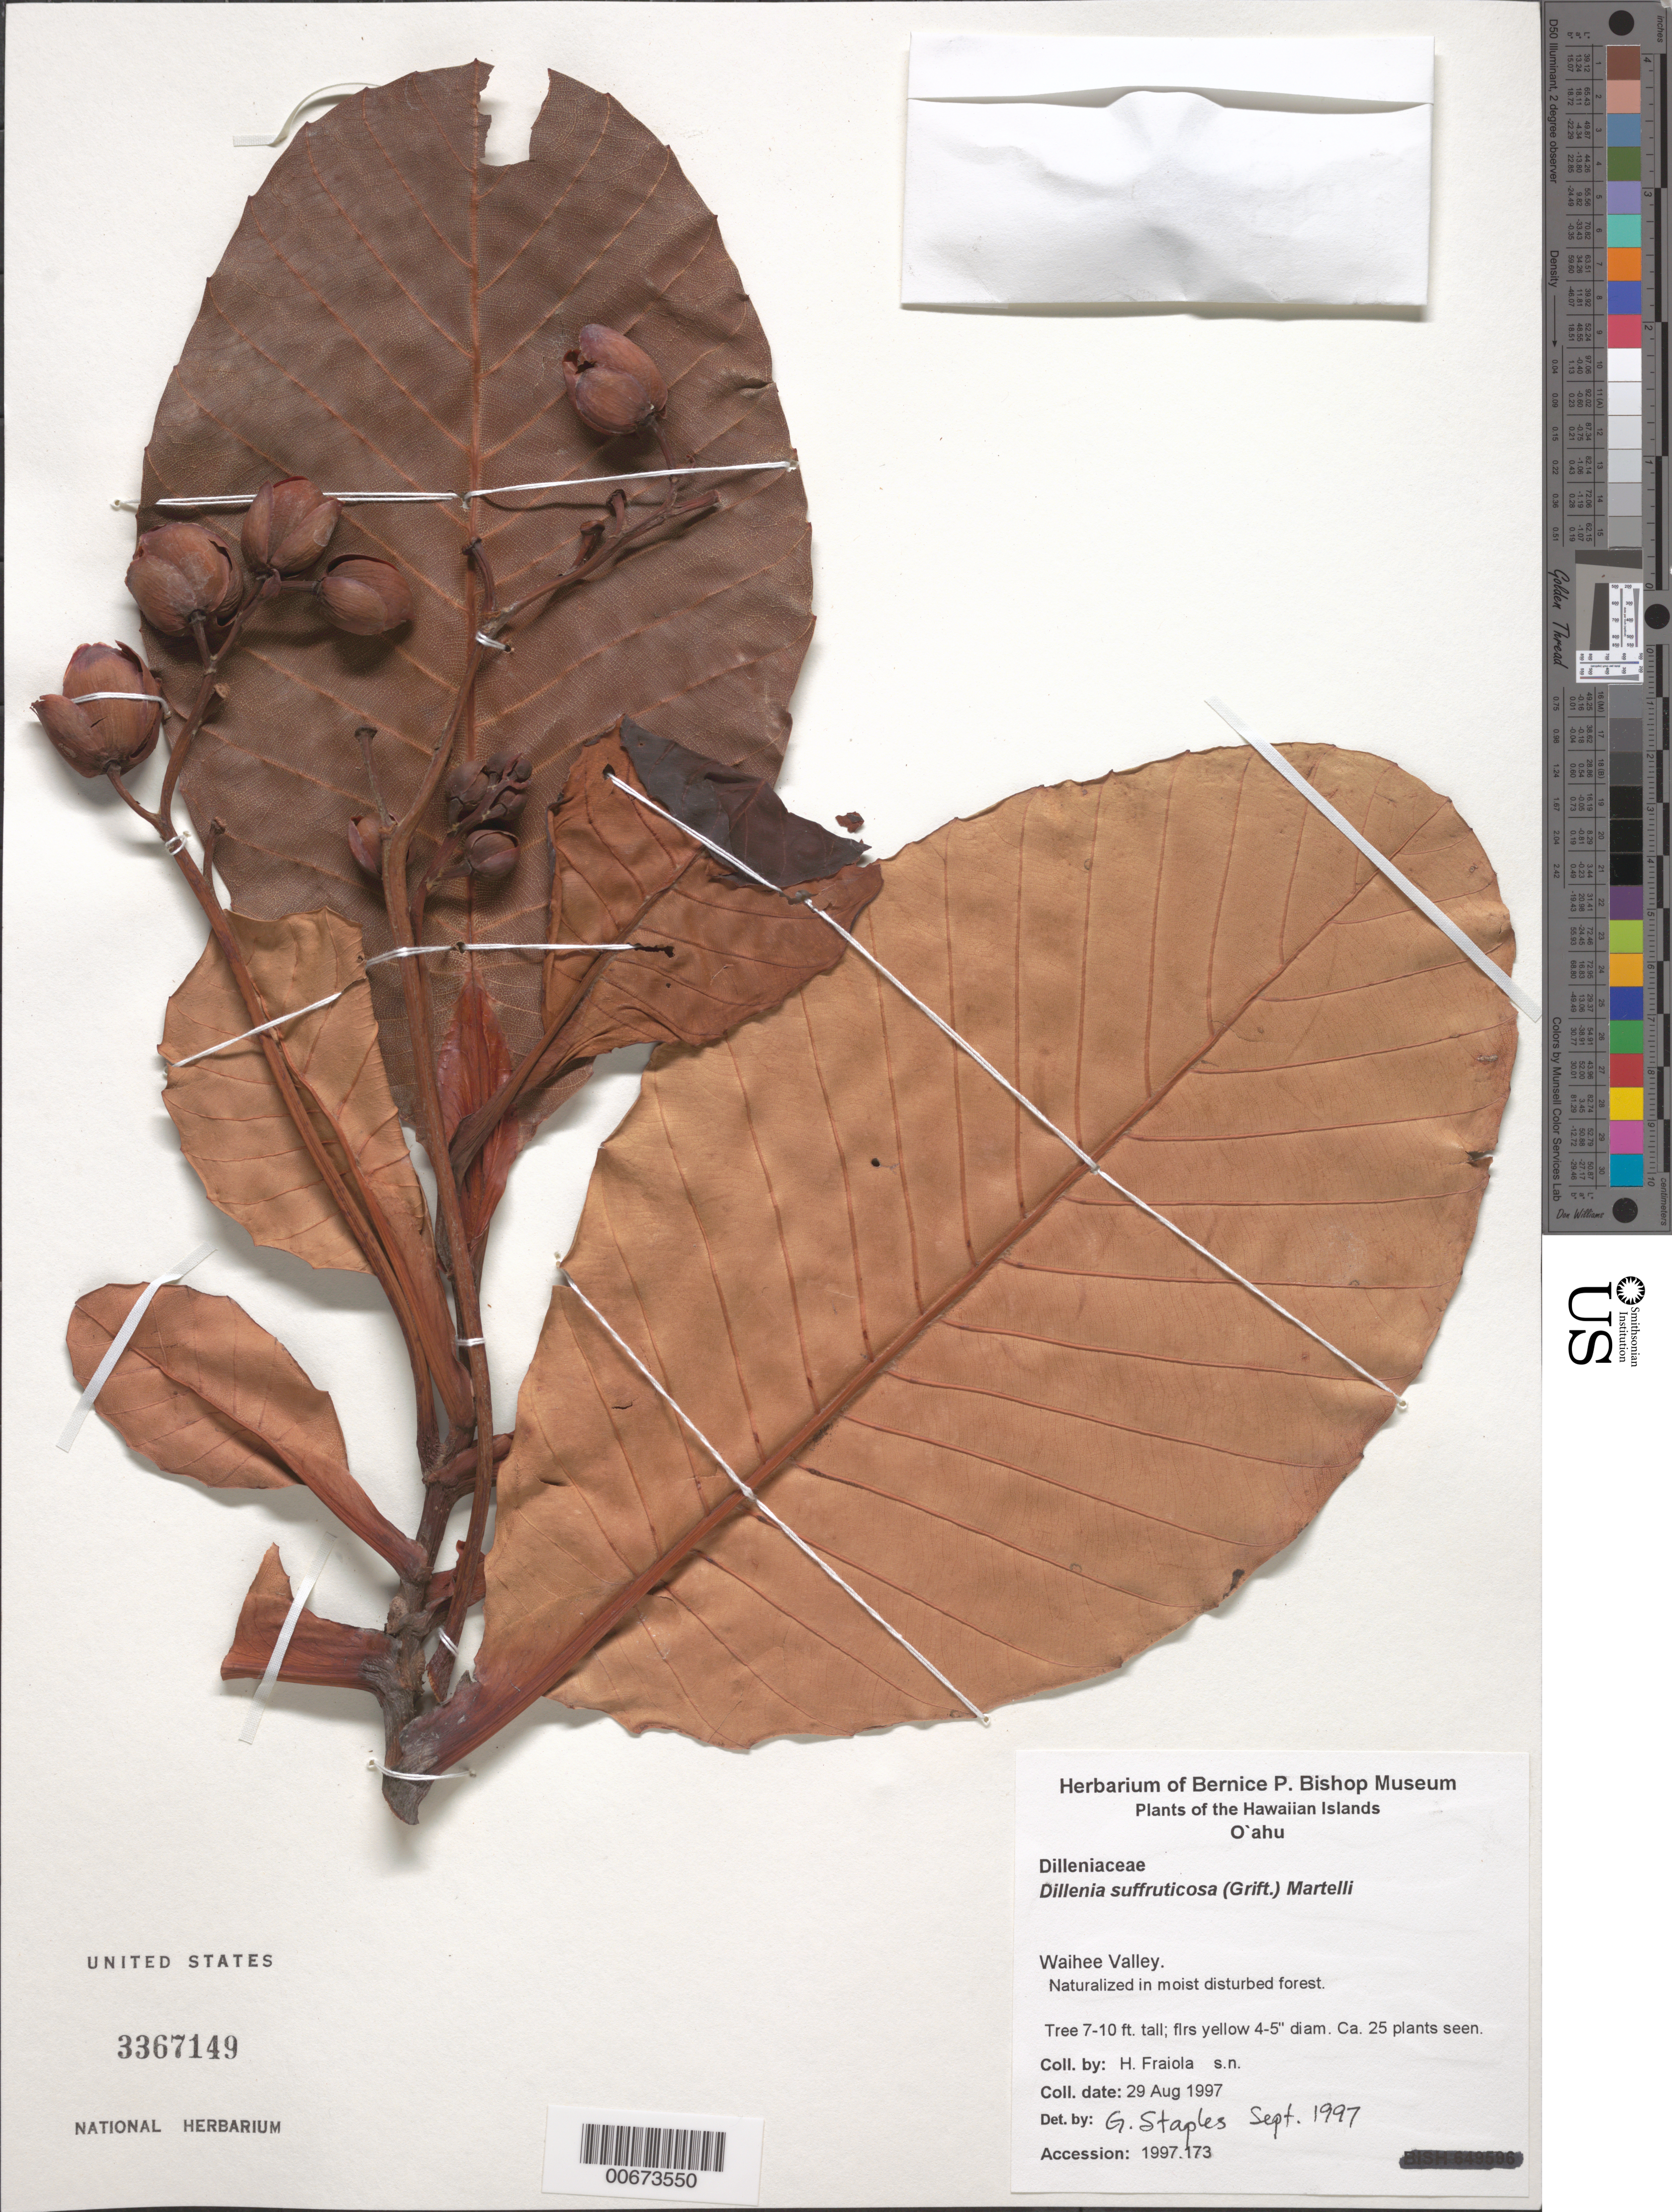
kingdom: Plantae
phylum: Tracheophyta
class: Magnoliopsida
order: Dilleniales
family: Dilleniaceae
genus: Dillenia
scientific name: Dillenia suffruticosa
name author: (Griff. ex Hook. f. & Thomson) Martelli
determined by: Staples, G. W.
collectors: H. Fraiola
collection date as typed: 29 Aug 1997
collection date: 1997-08-29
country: United States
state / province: Hawaii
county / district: Honolulu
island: Oahu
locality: Waihe'e Valley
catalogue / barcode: US 3367149